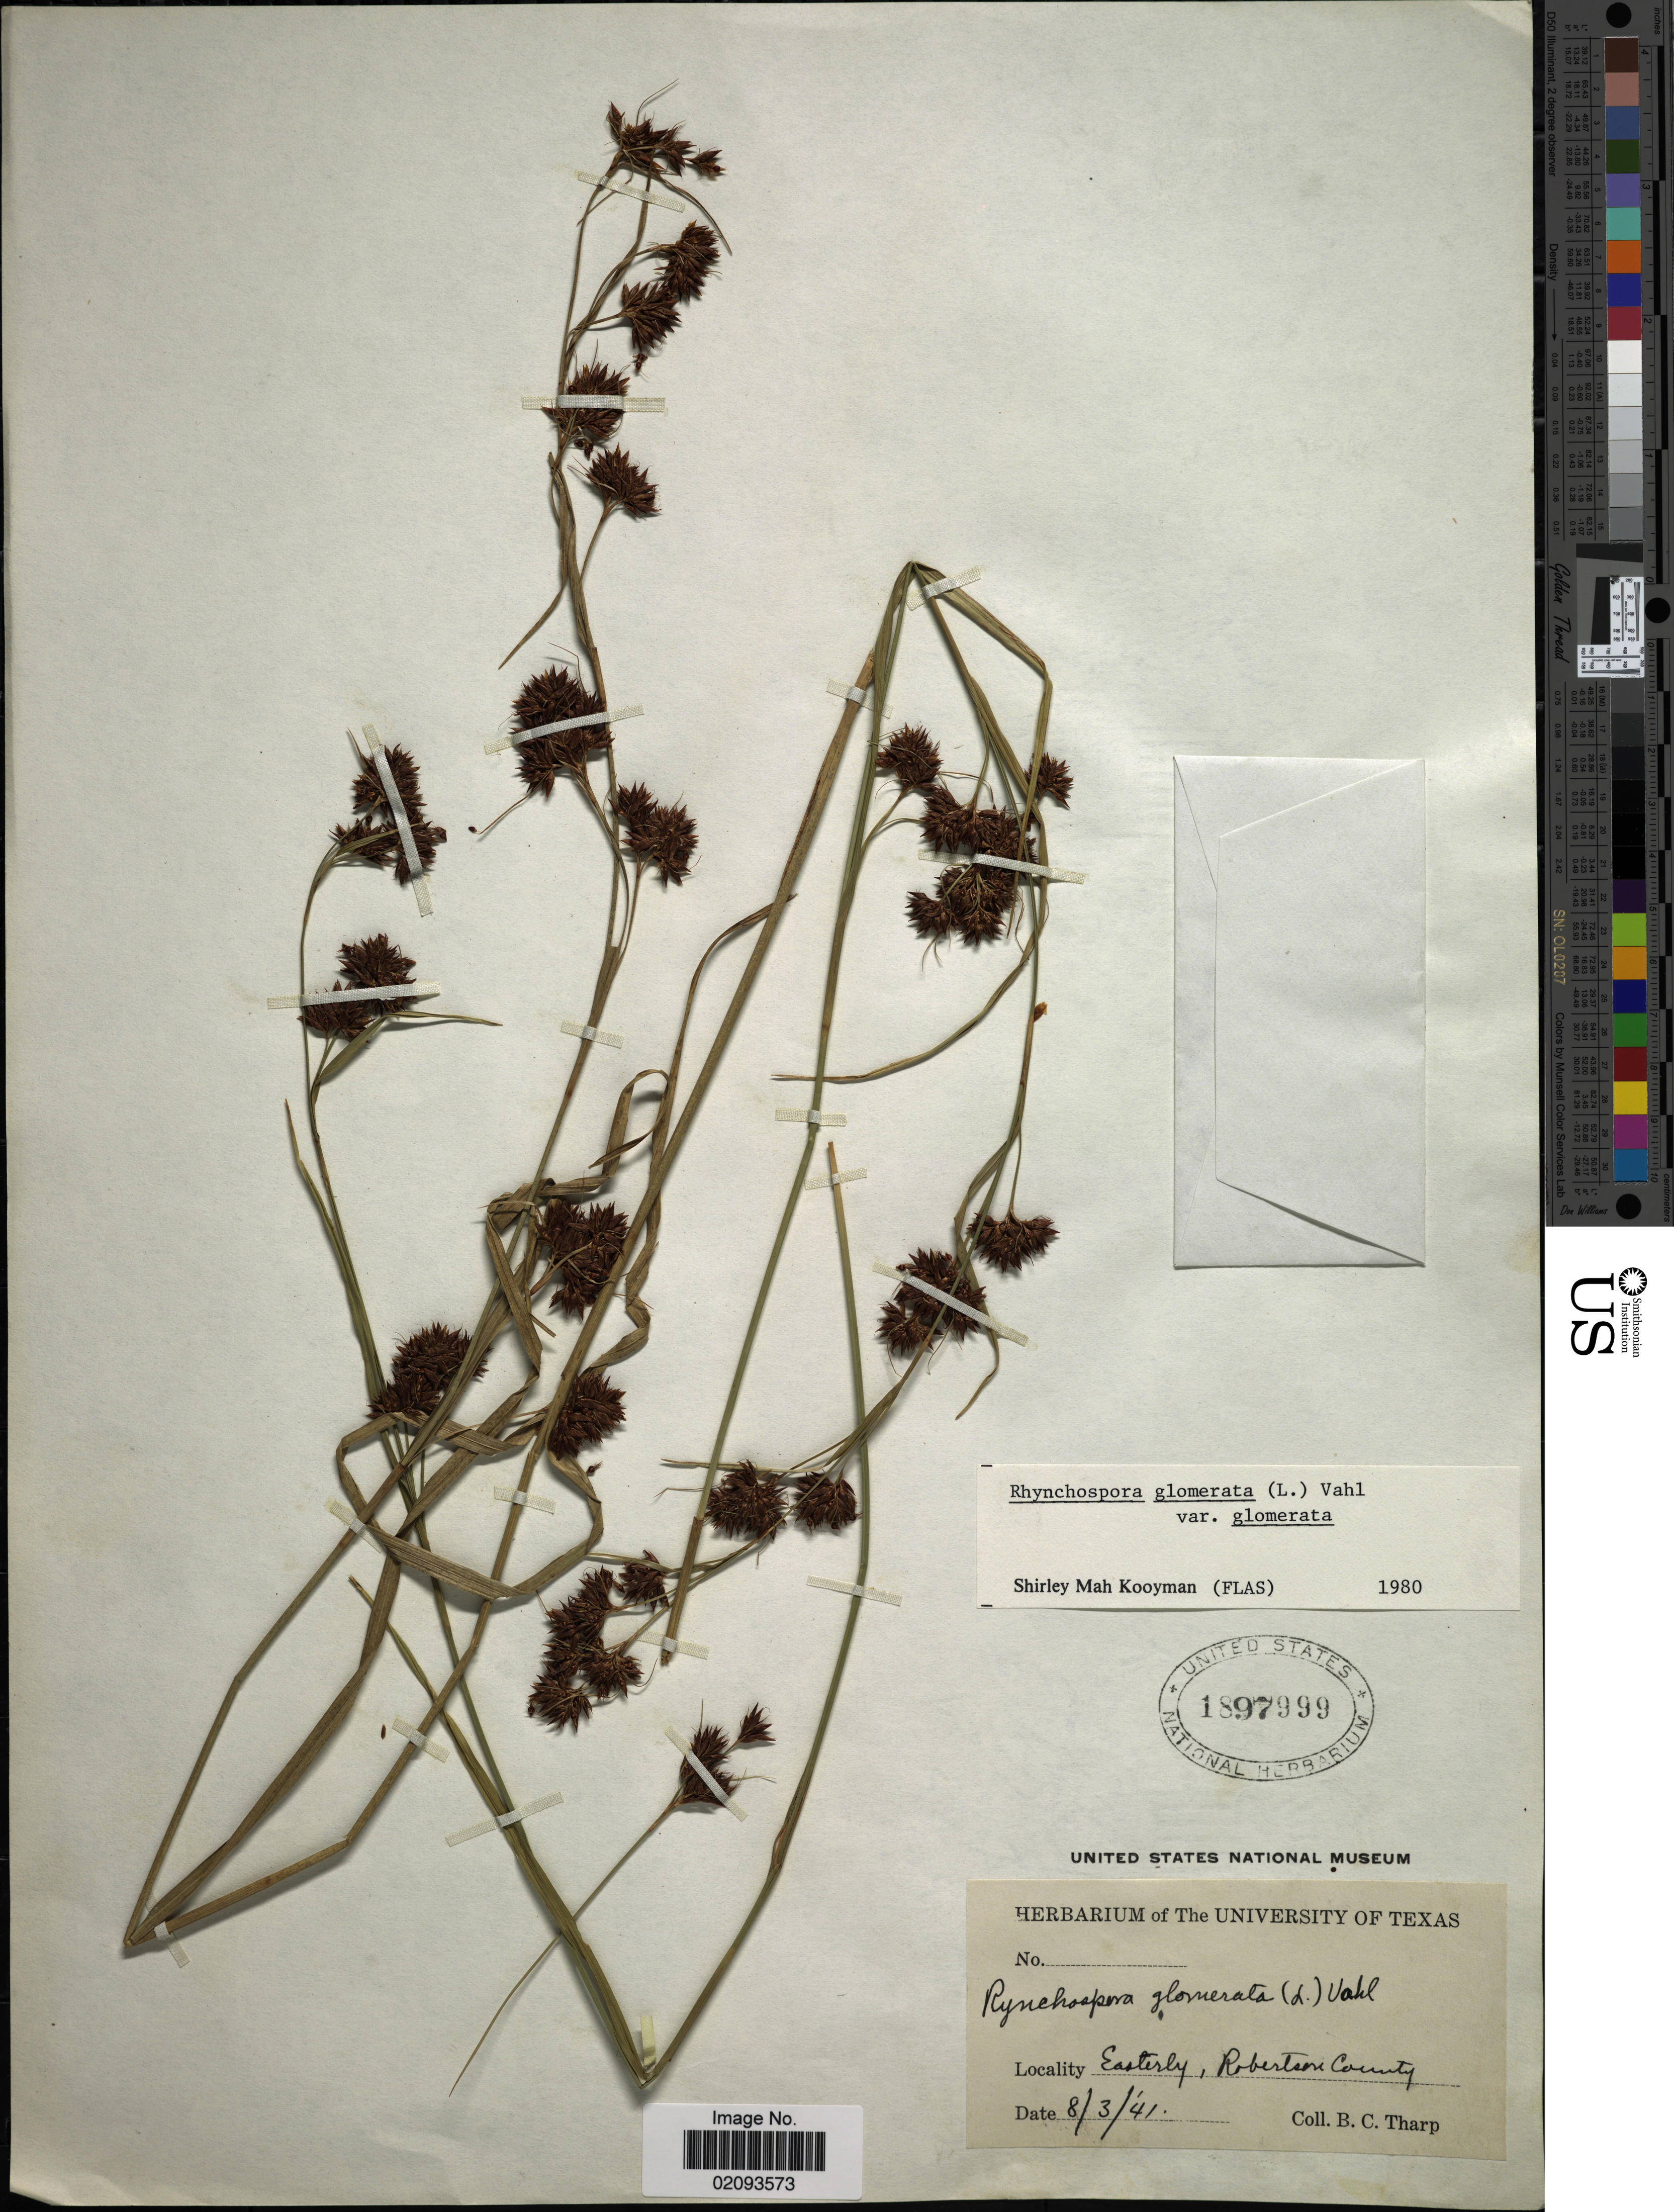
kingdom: Plantae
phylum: Tracheophyta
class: Liliopsida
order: Poales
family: Cyperaceae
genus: Rhynchospora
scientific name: Rhynchospora glomerata var. glomerata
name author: (L.) Vahl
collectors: B. C. Tharp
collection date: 1941-08-03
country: United States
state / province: Texas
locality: Easterly, Robertson County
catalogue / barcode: US 1897999